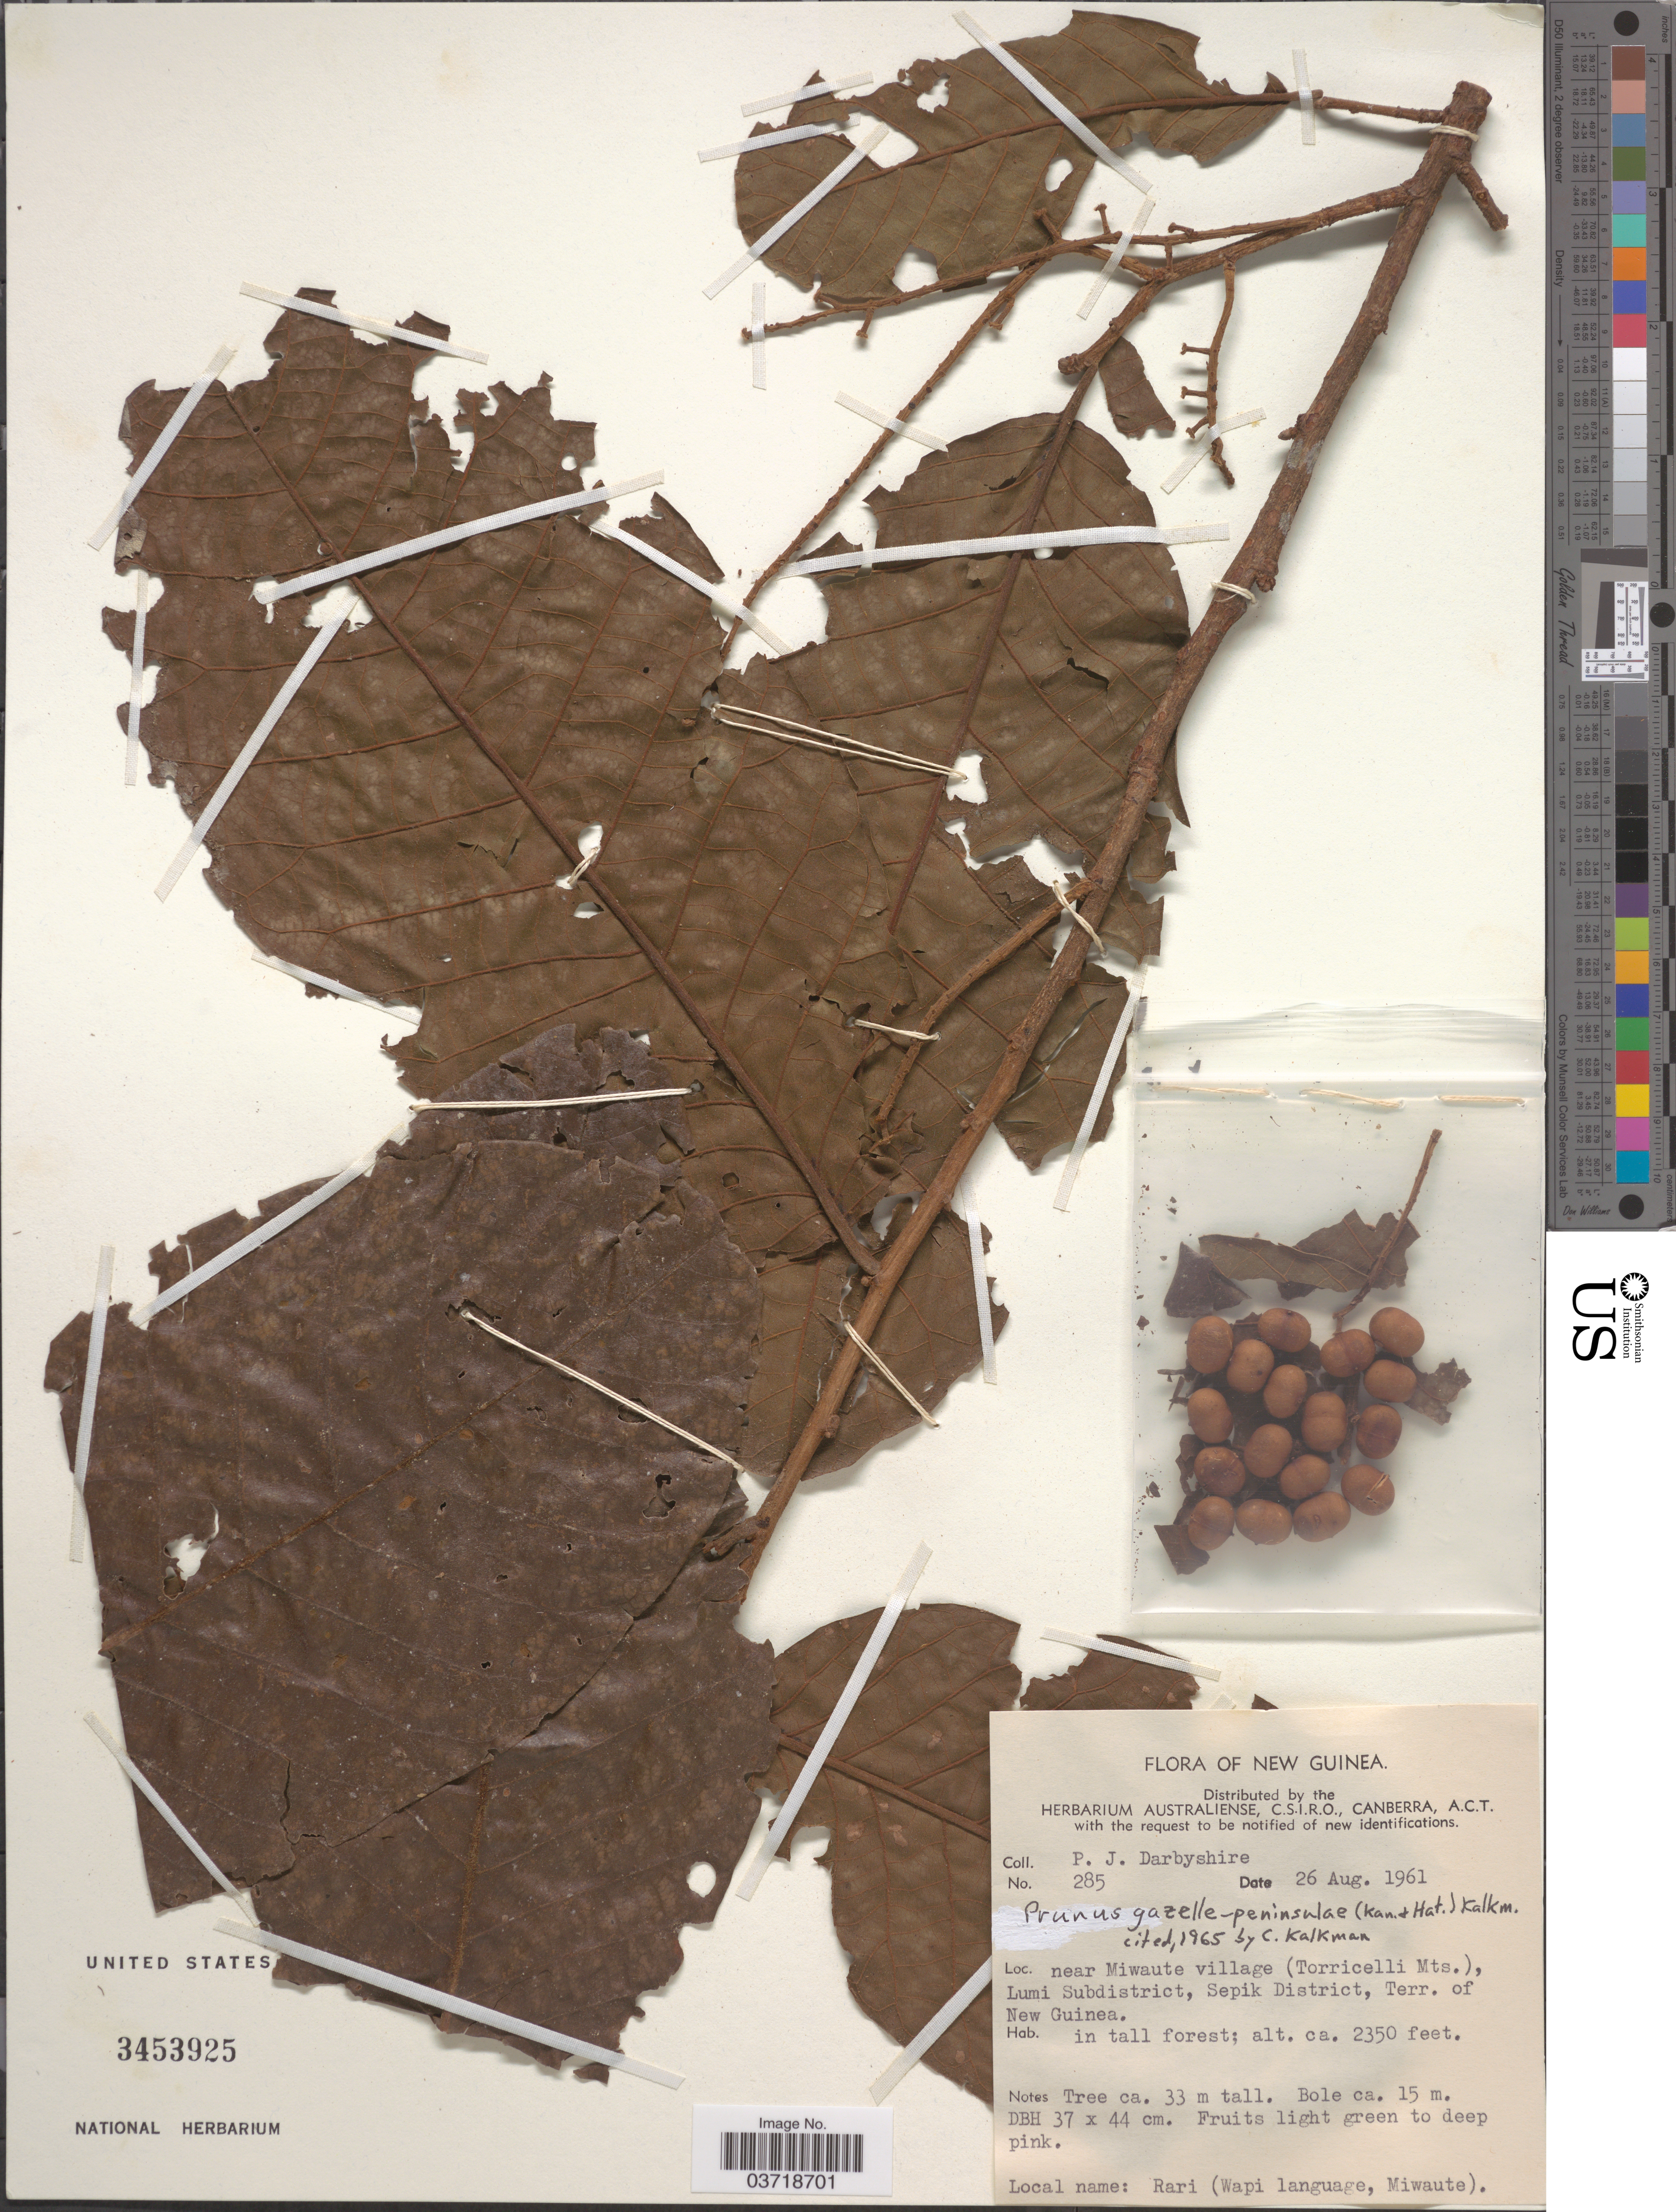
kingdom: Plantae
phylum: Tracheophyta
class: Magnoliopsida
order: Rosales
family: Rosaceae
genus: Prunus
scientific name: Prunus gazelle-peninsulae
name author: (Kaneh. & Hatus.) Kalkman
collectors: P. Darbyshire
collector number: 285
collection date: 1961-08-26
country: Papua New Guinea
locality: New Guinea. Near Miwaute village (Torricelli Mts.), Lumi Subdistrict, Sepik District, Terr. of New Guinea.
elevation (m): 716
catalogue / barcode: US 3453925